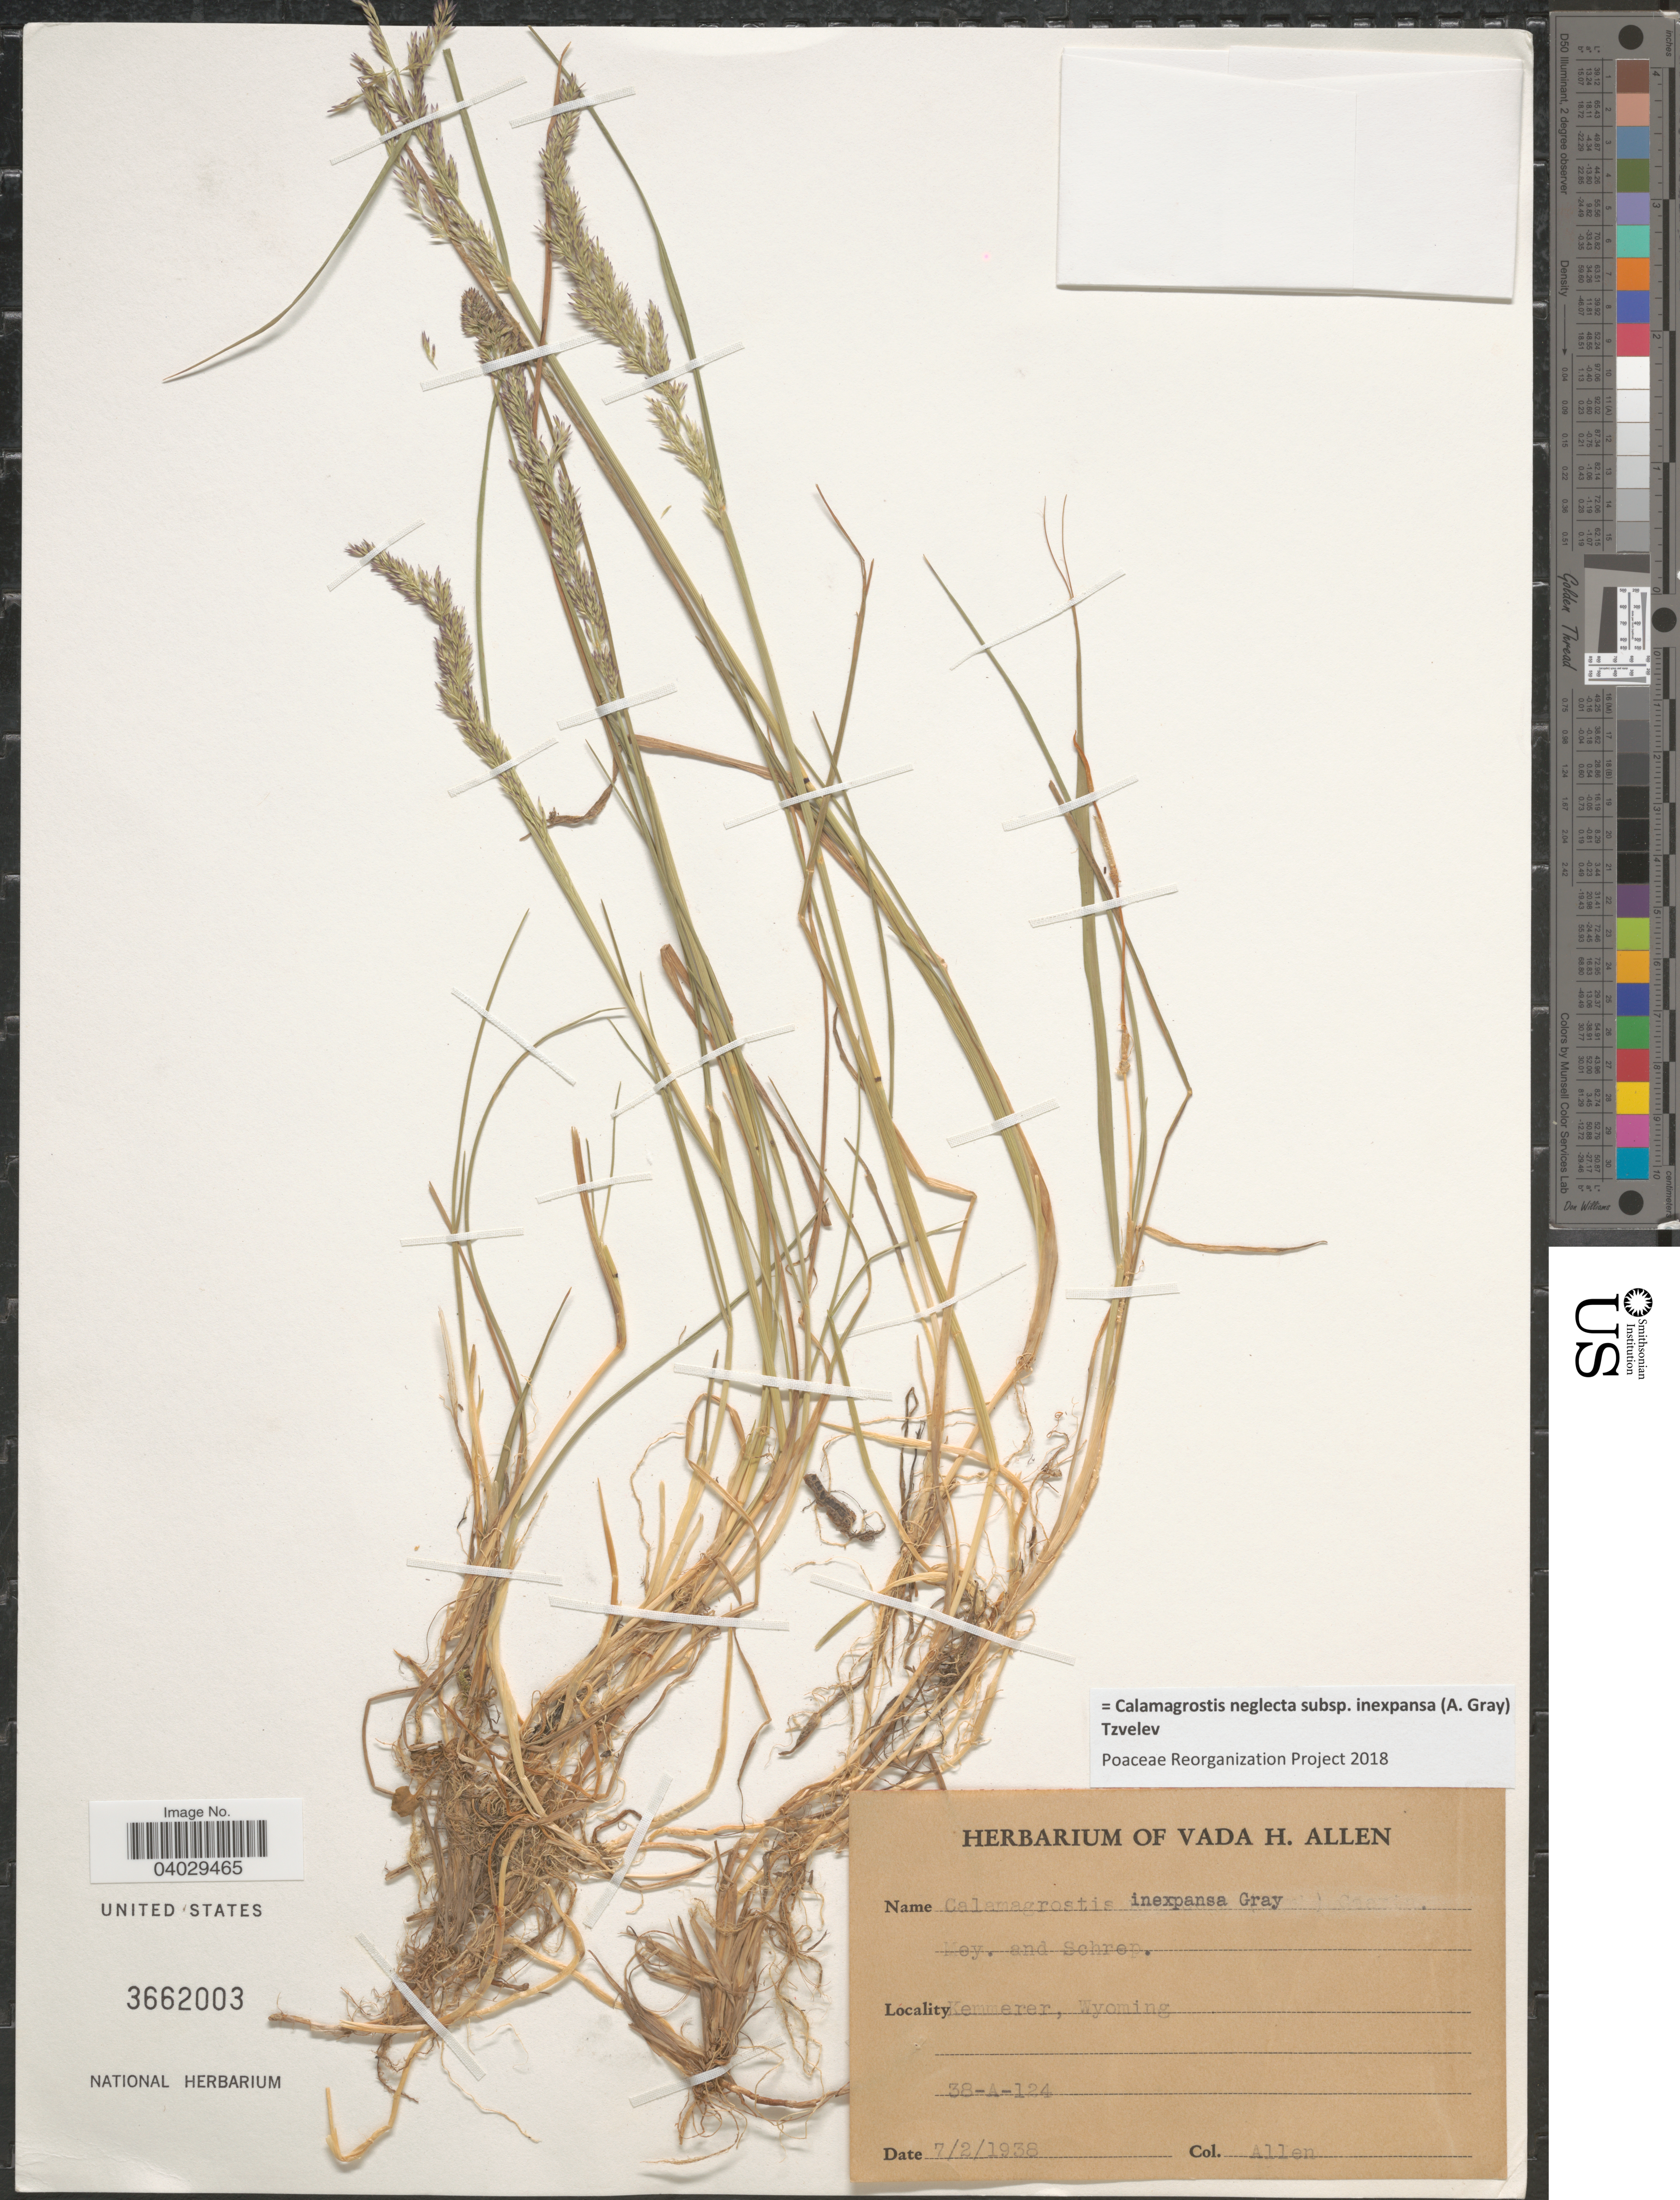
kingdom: Plantae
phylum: Tracheophyta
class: Liliopsida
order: Poales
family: Poaceae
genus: Calamagrostis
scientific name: Calamagrostis neglecta subsp. inexpansa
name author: (A. Gray) Tzvelev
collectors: V. Allen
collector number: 38-A-124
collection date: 1938-07-02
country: United States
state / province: Wyoming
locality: Kemmerer.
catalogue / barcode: US 3662003